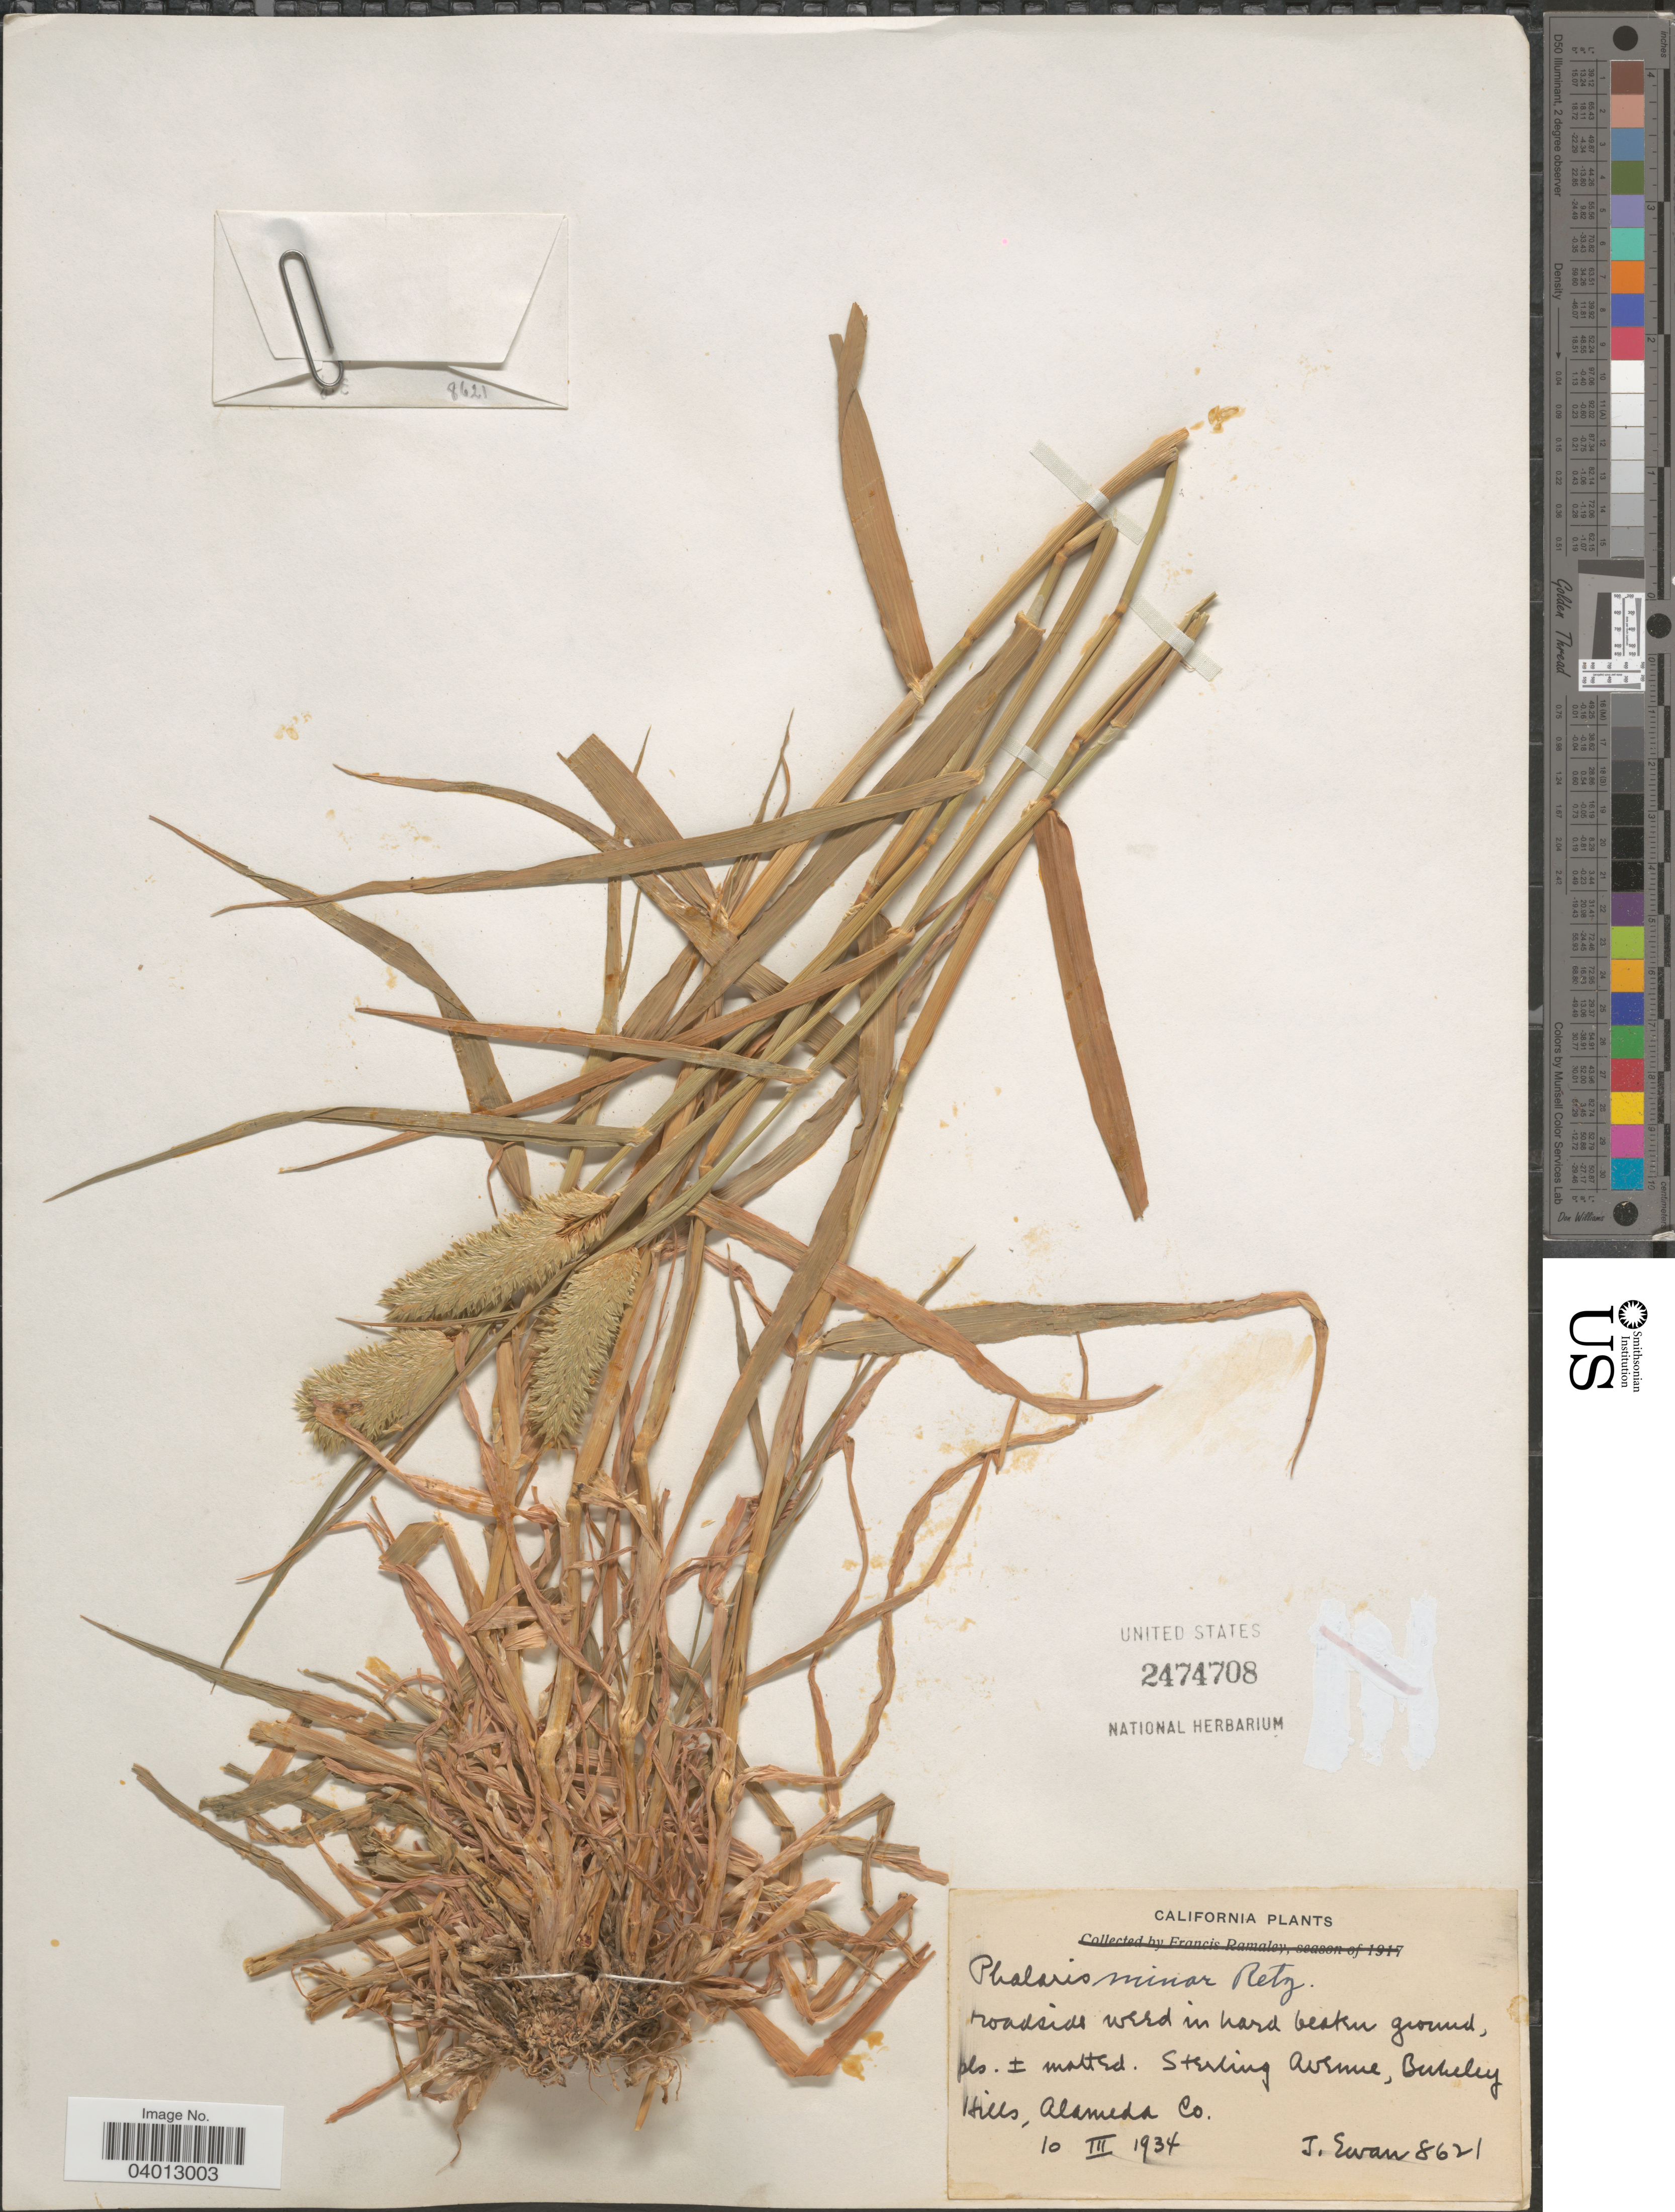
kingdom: Plantae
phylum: Tracheophyta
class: Liliopsida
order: Poales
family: Poaceae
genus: Phalaris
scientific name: Phalaris minor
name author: Retz.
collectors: J. Swan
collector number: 8621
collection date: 1934-03-10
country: United States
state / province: California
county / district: Alameda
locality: Sterling Avenue, Berkeley Hills, Alameda Co.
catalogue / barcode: US 2474708